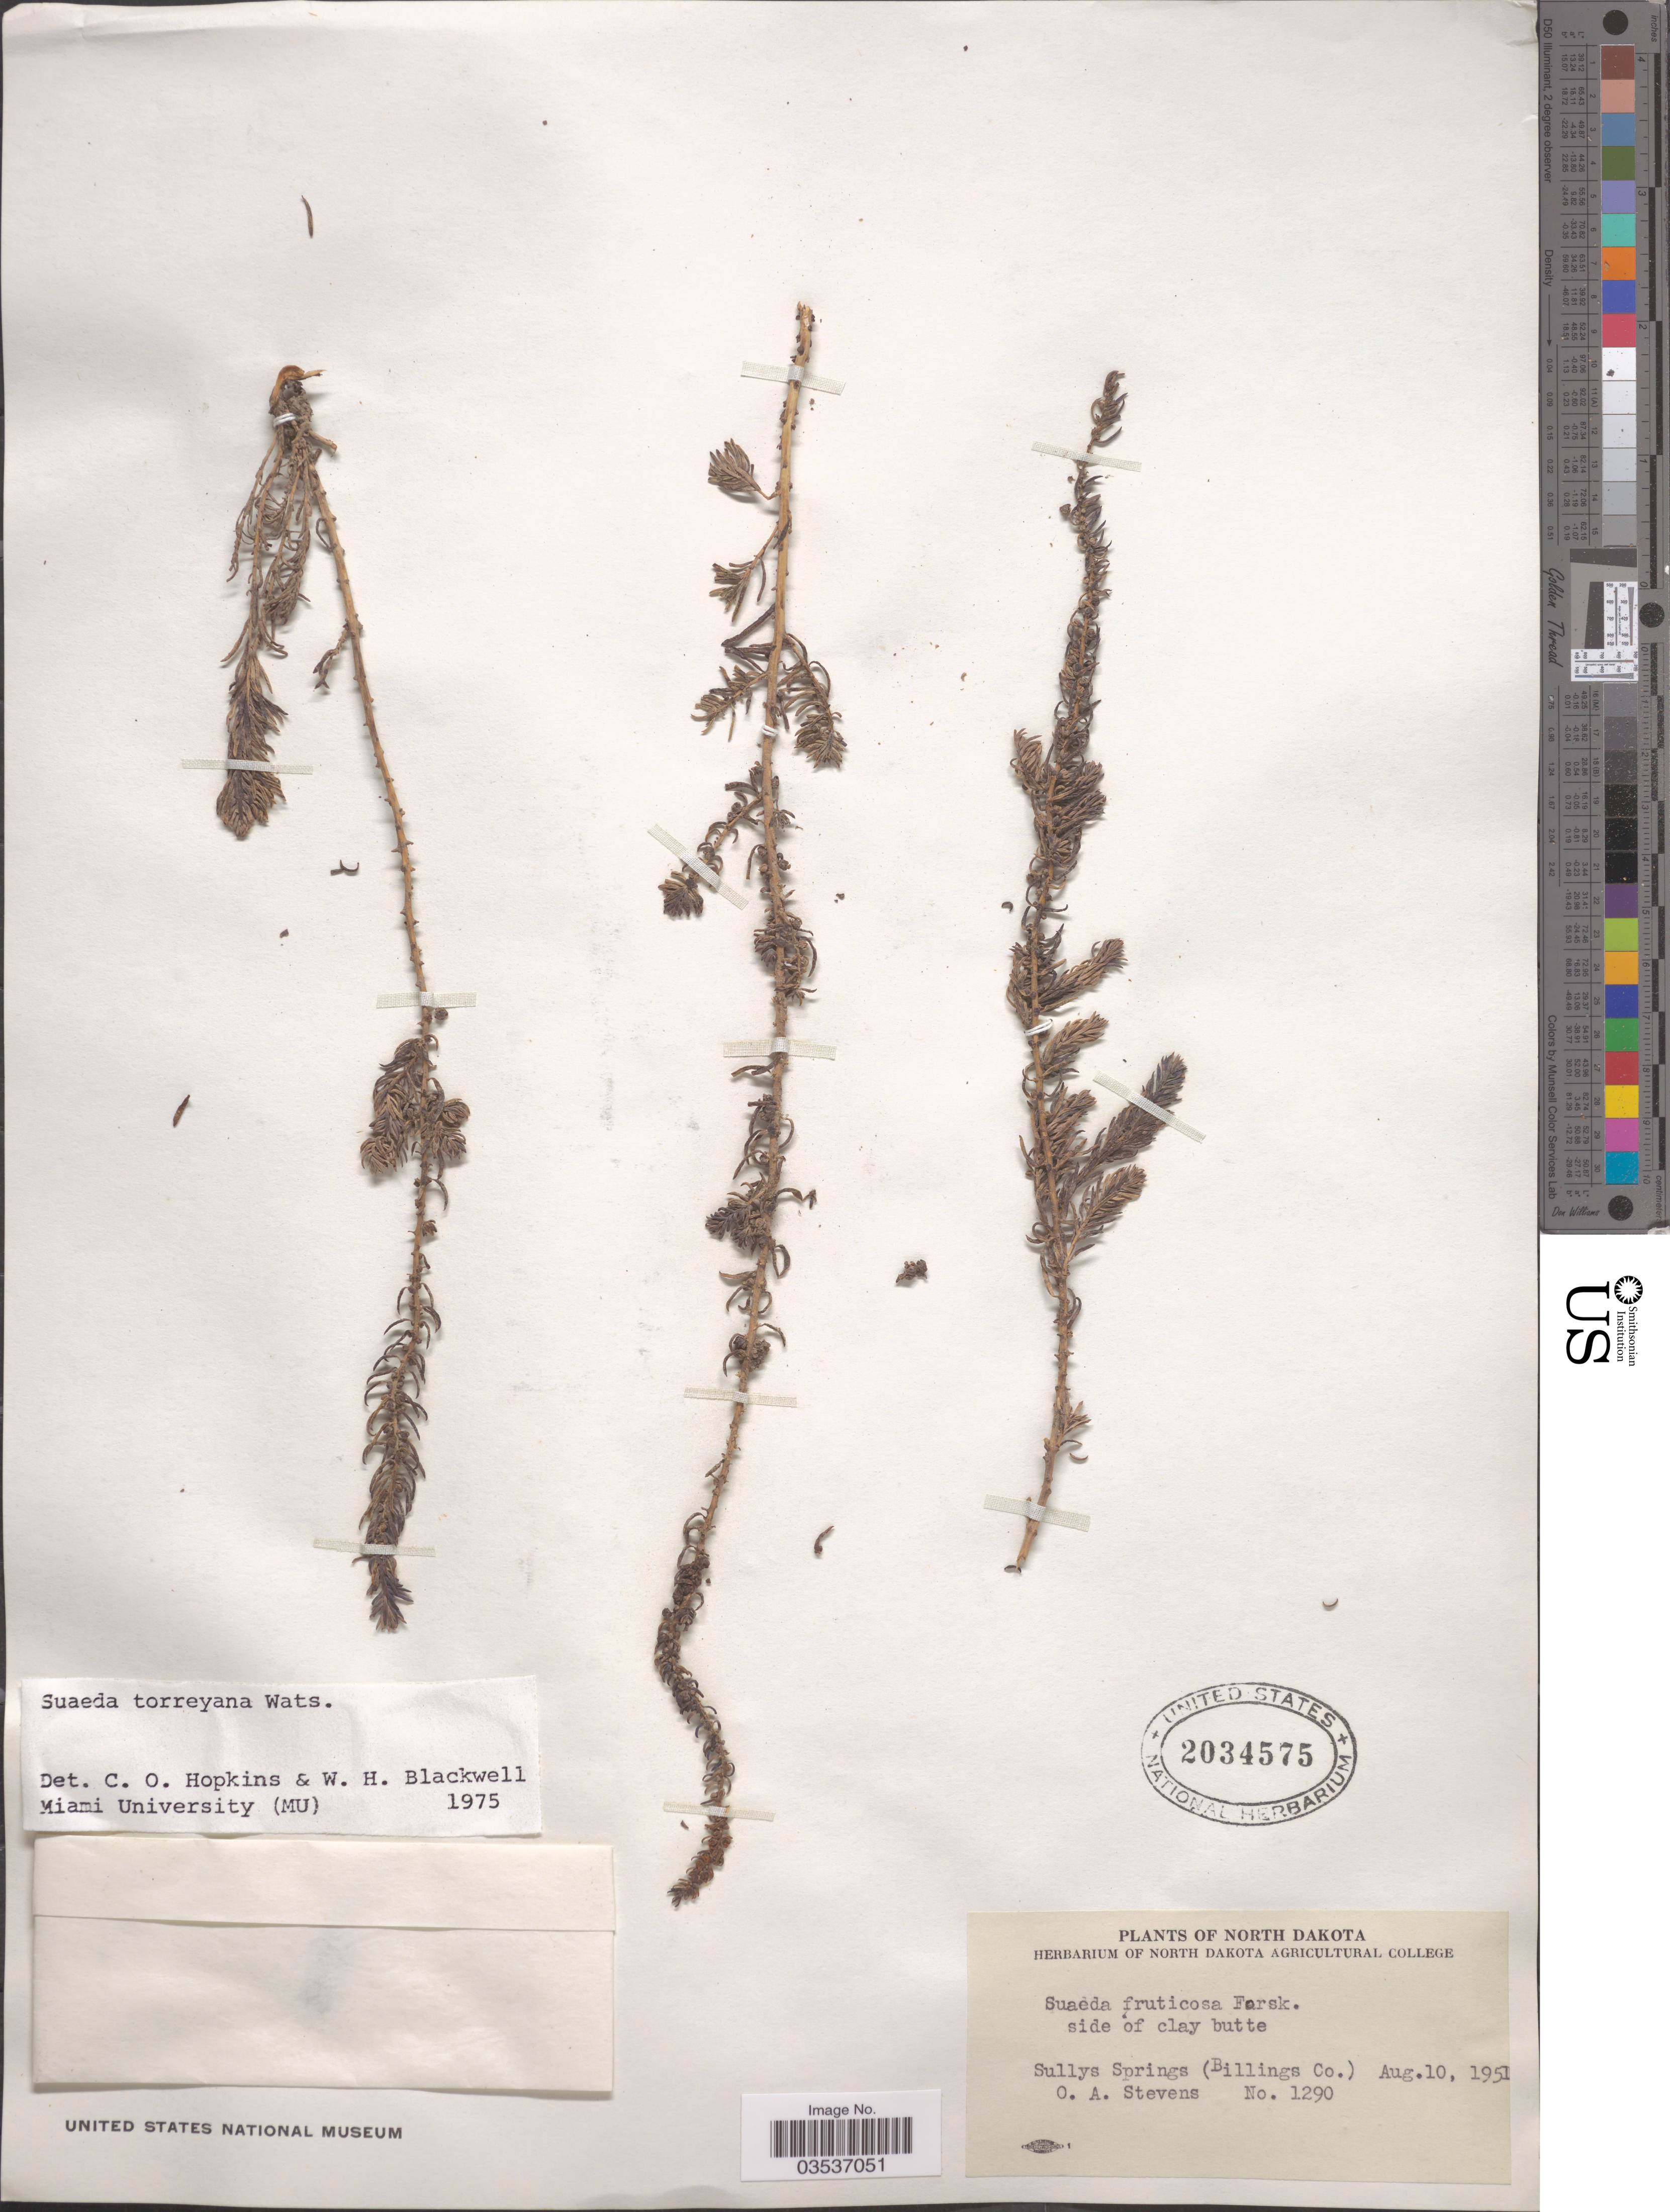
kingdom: Plantae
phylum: Tracheophyta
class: Magnoliopsida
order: Caryophyllales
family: Amaranthaceae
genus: Suaeda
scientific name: Suaeda torreyana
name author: S. Watson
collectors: O. A. Stevens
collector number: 1290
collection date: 1951-08-10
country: United States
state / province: North Dakota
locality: Sullys Springs (Billings Co.)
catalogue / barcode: US 2034575